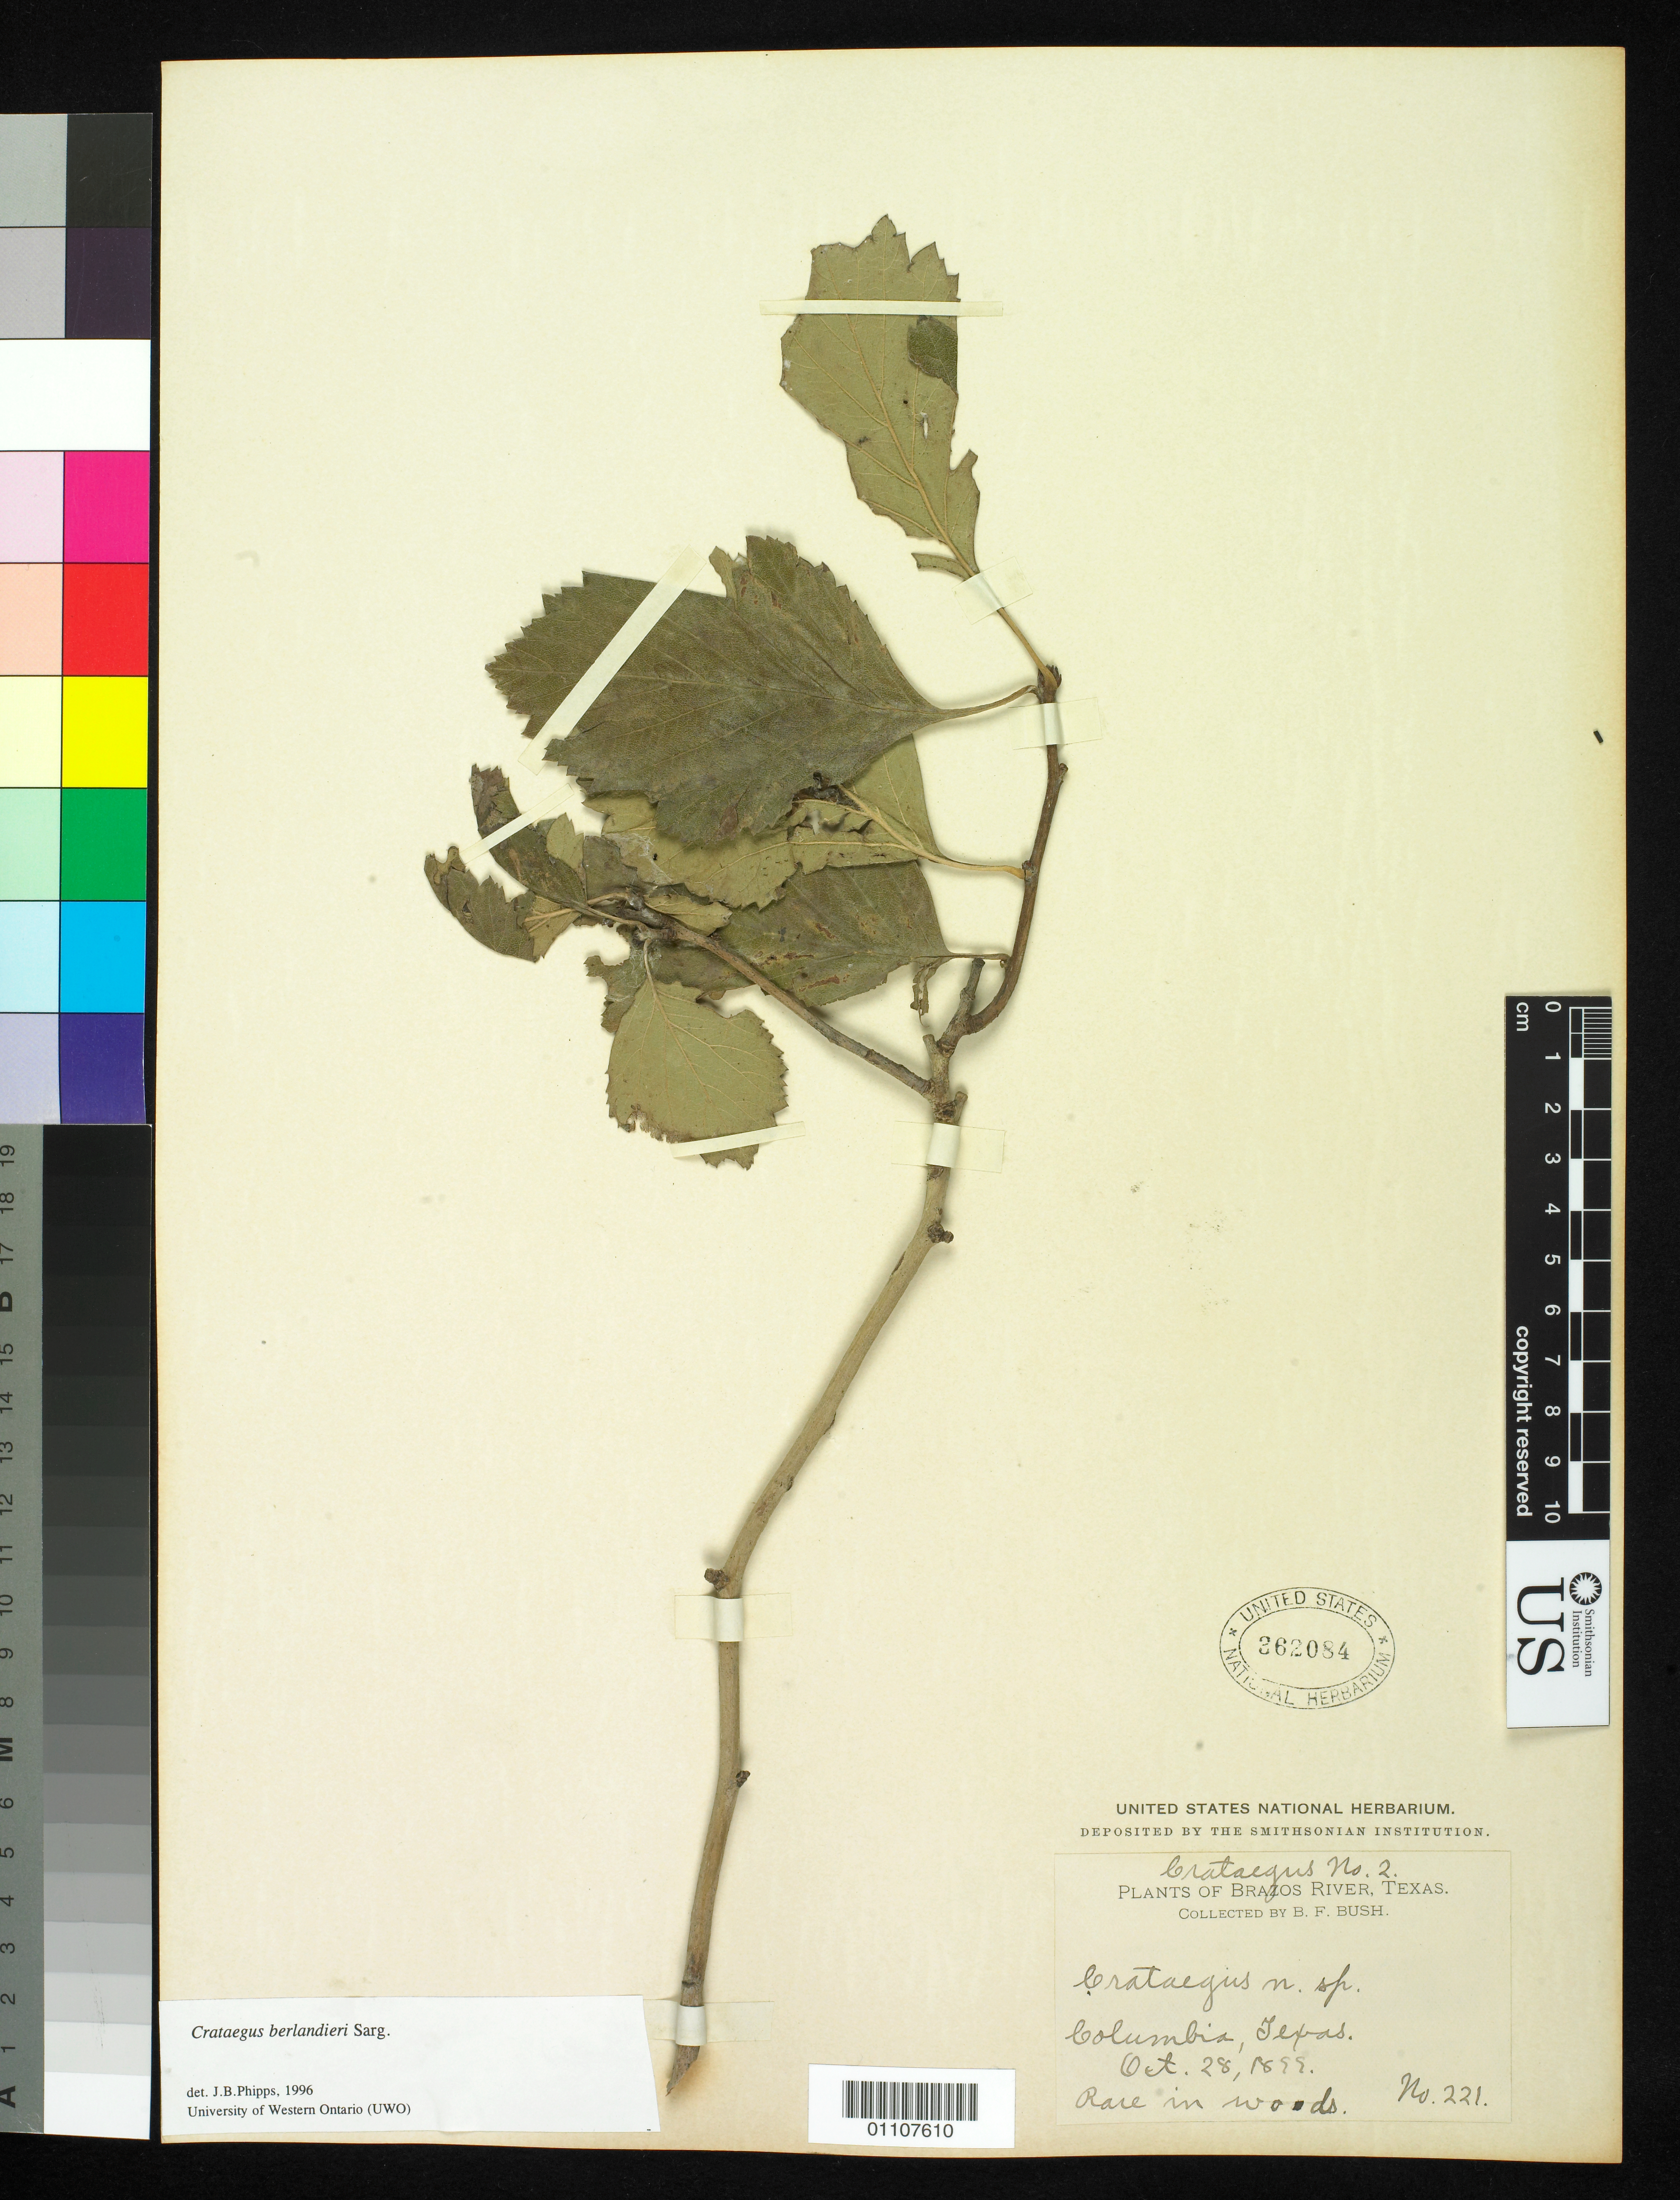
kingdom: Plantae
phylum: Tracheophyta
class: Magnoliopsida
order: Rosales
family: Rosaceae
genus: Crataegus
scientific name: Crataegus berlandieri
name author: Sarg.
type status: Possible Syntype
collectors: B. F. Bush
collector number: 221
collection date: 1899-10-28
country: United States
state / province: Texas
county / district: Brazoria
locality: Brazos River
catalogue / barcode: US 362084